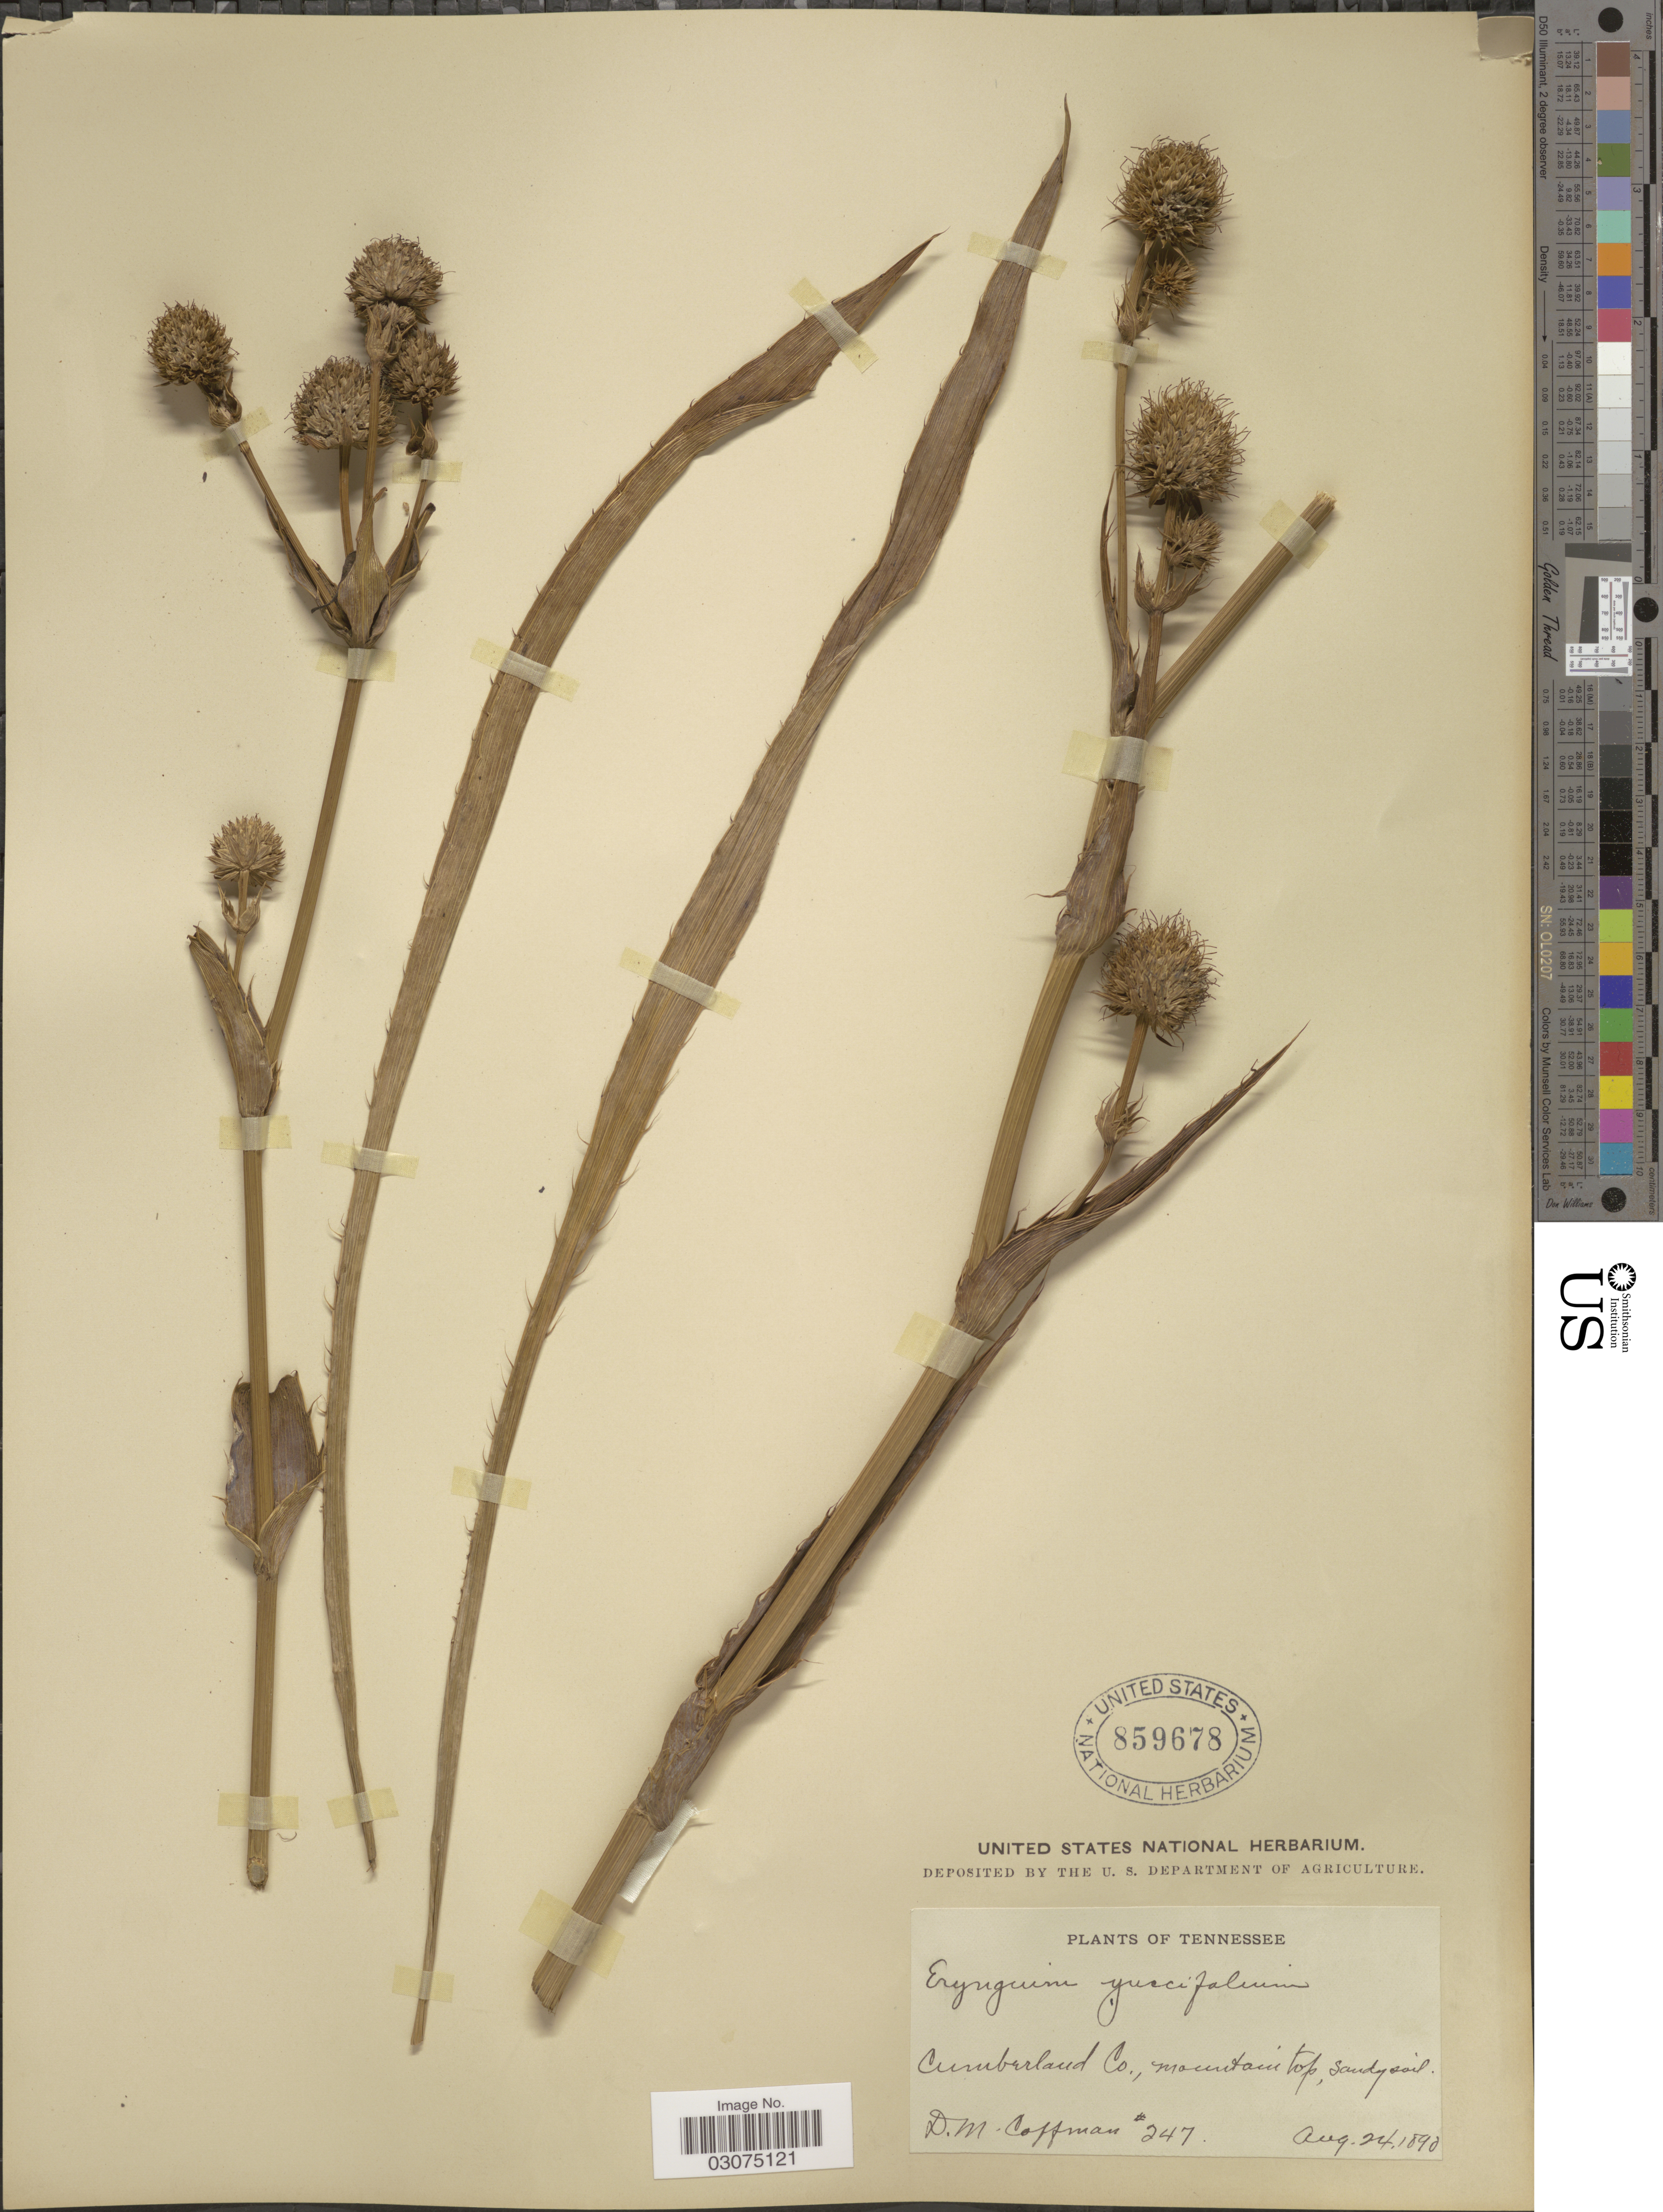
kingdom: Plantae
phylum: Tracheophyta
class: Magnoliopsida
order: Apiales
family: Apiaceae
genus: Eryngium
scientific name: Eryngium yuccifolium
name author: Michx.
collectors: D. M. Coffman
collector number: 247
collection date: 1890-08-24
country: United States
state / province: Tennessee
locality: Cumberland Co., mountain top.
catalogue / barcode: US 859678